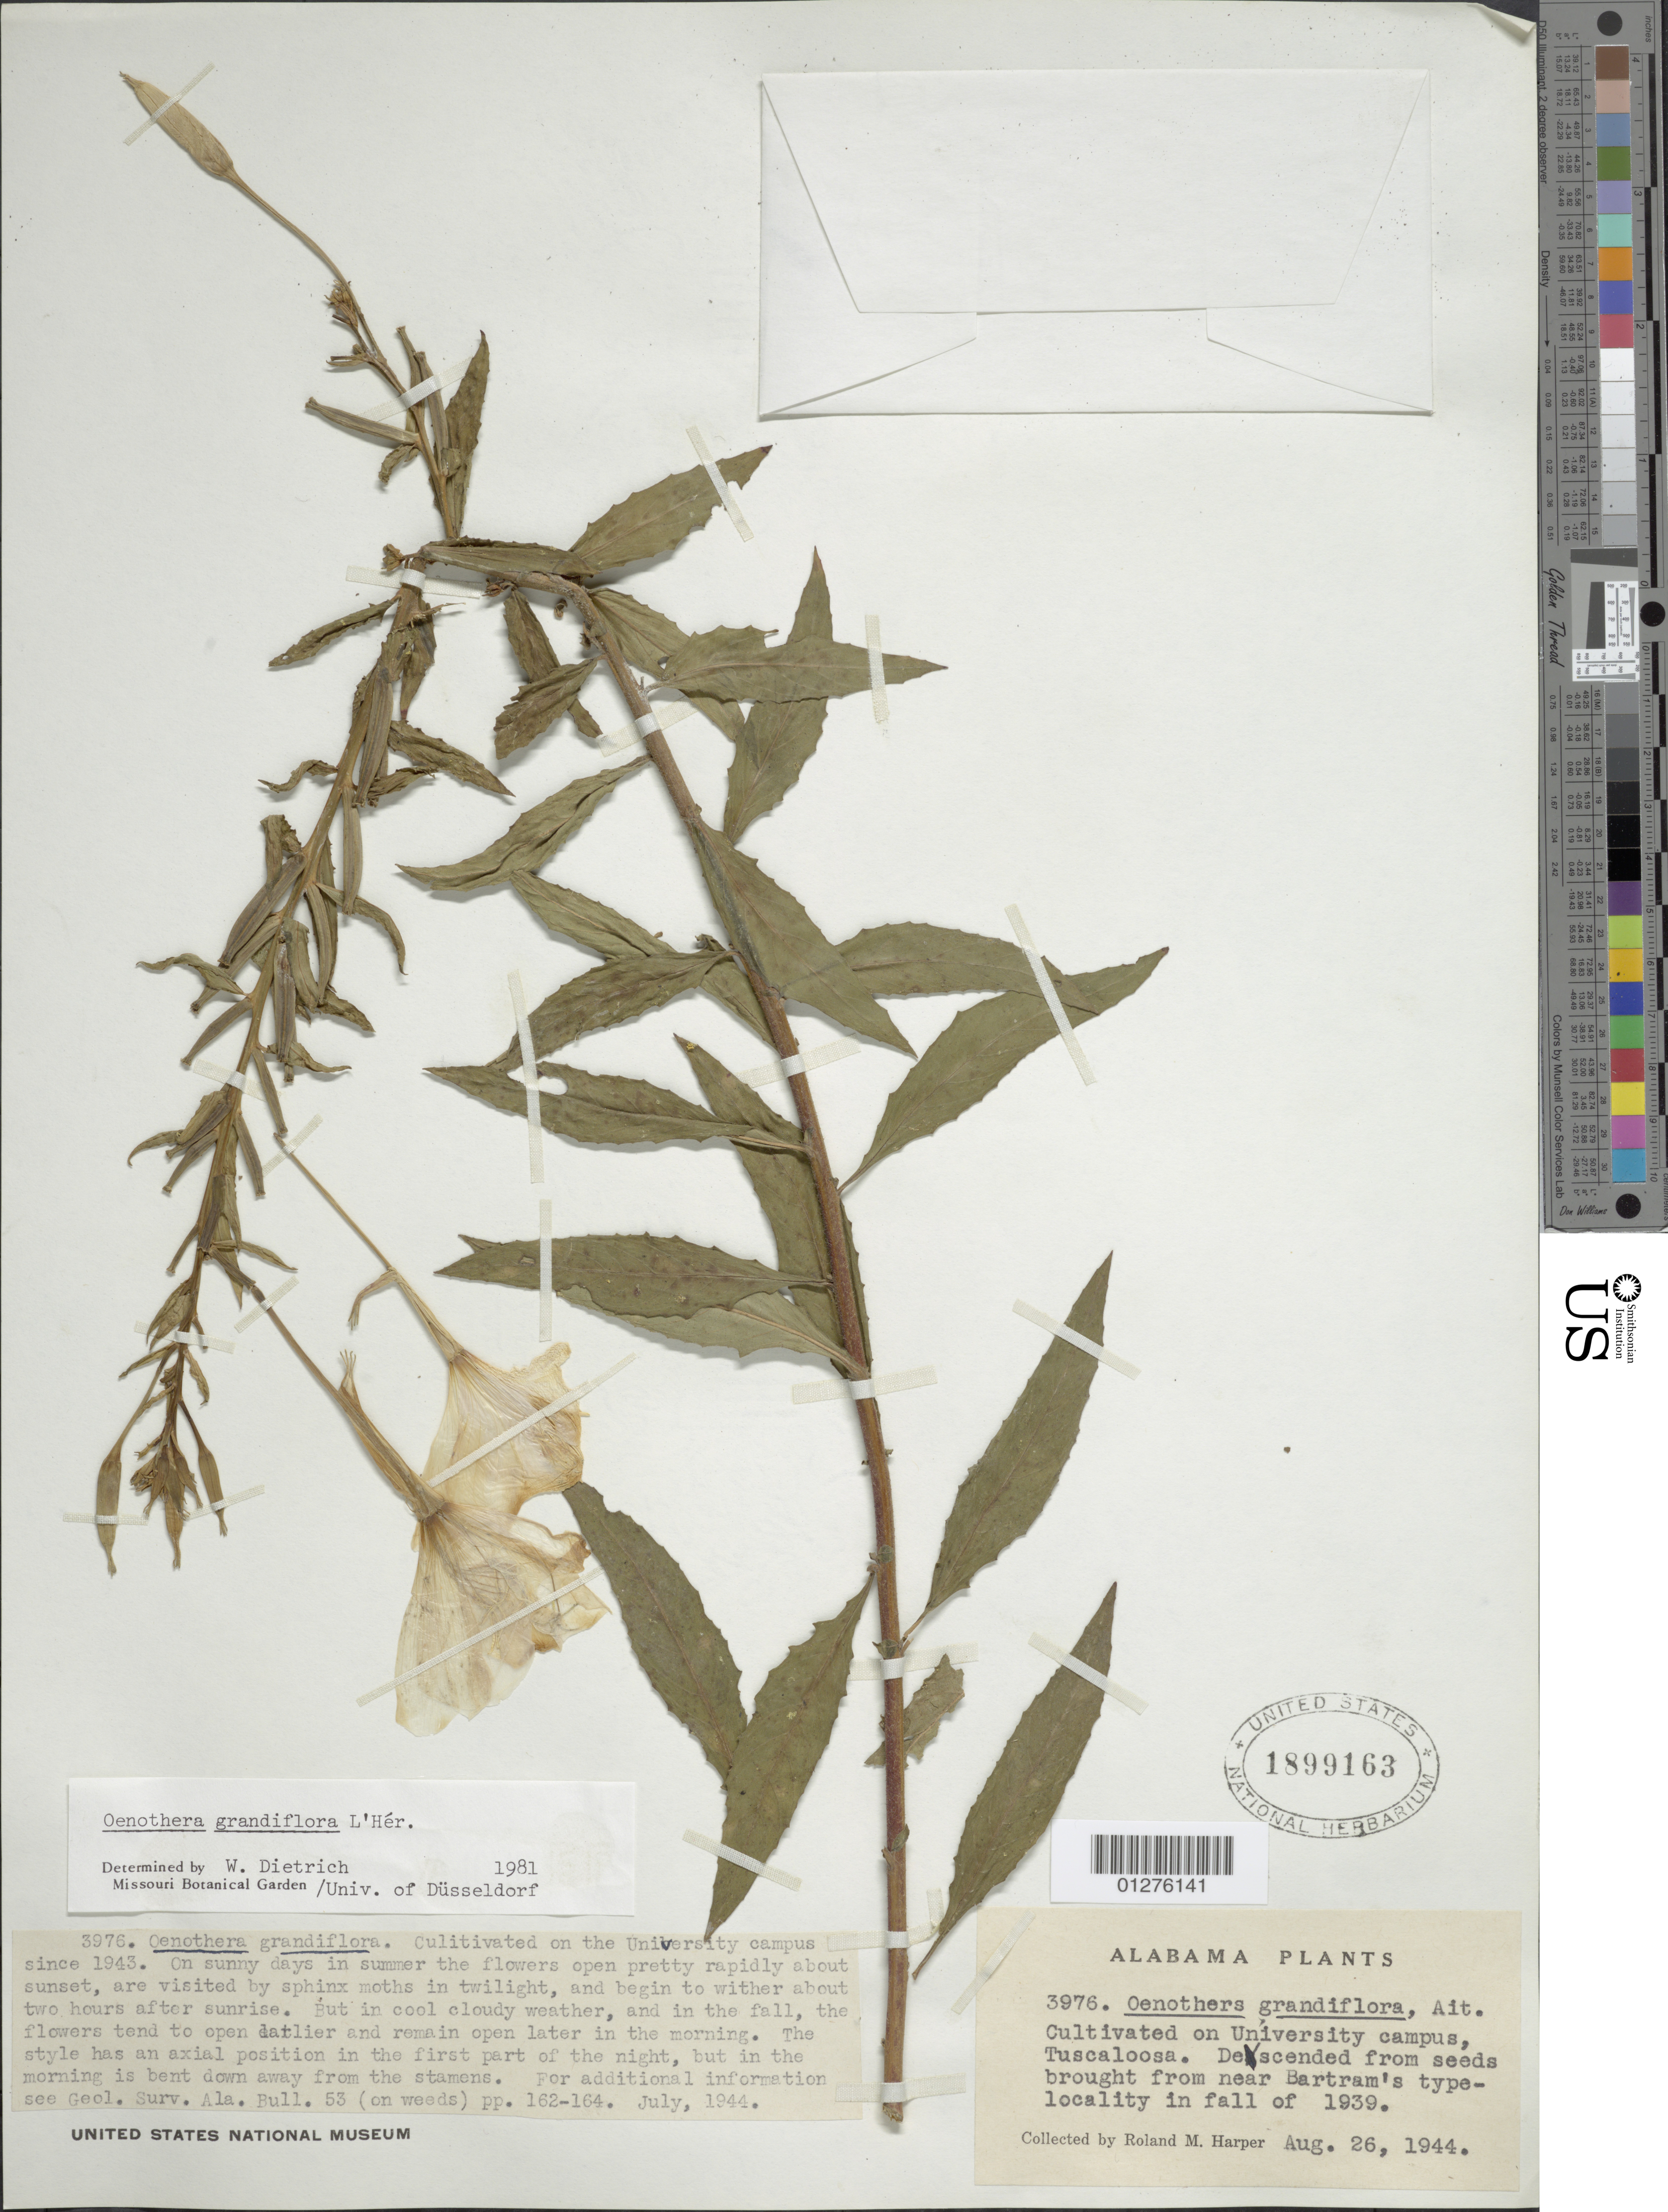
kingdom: Plantae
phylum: Tracheophyta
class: Magnoliopsida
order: Myrtales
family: Onagraceae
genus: Oenothera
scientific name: Oenothera grandiflora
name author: L'Hér.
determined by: Dietrich, W.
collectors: R. M. Harper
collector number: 3976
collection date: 1944-08-26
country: United States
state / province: Alabama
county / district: Tuscaloosa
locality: On University campus, Tuscaloosa.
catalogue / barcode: US 1899163